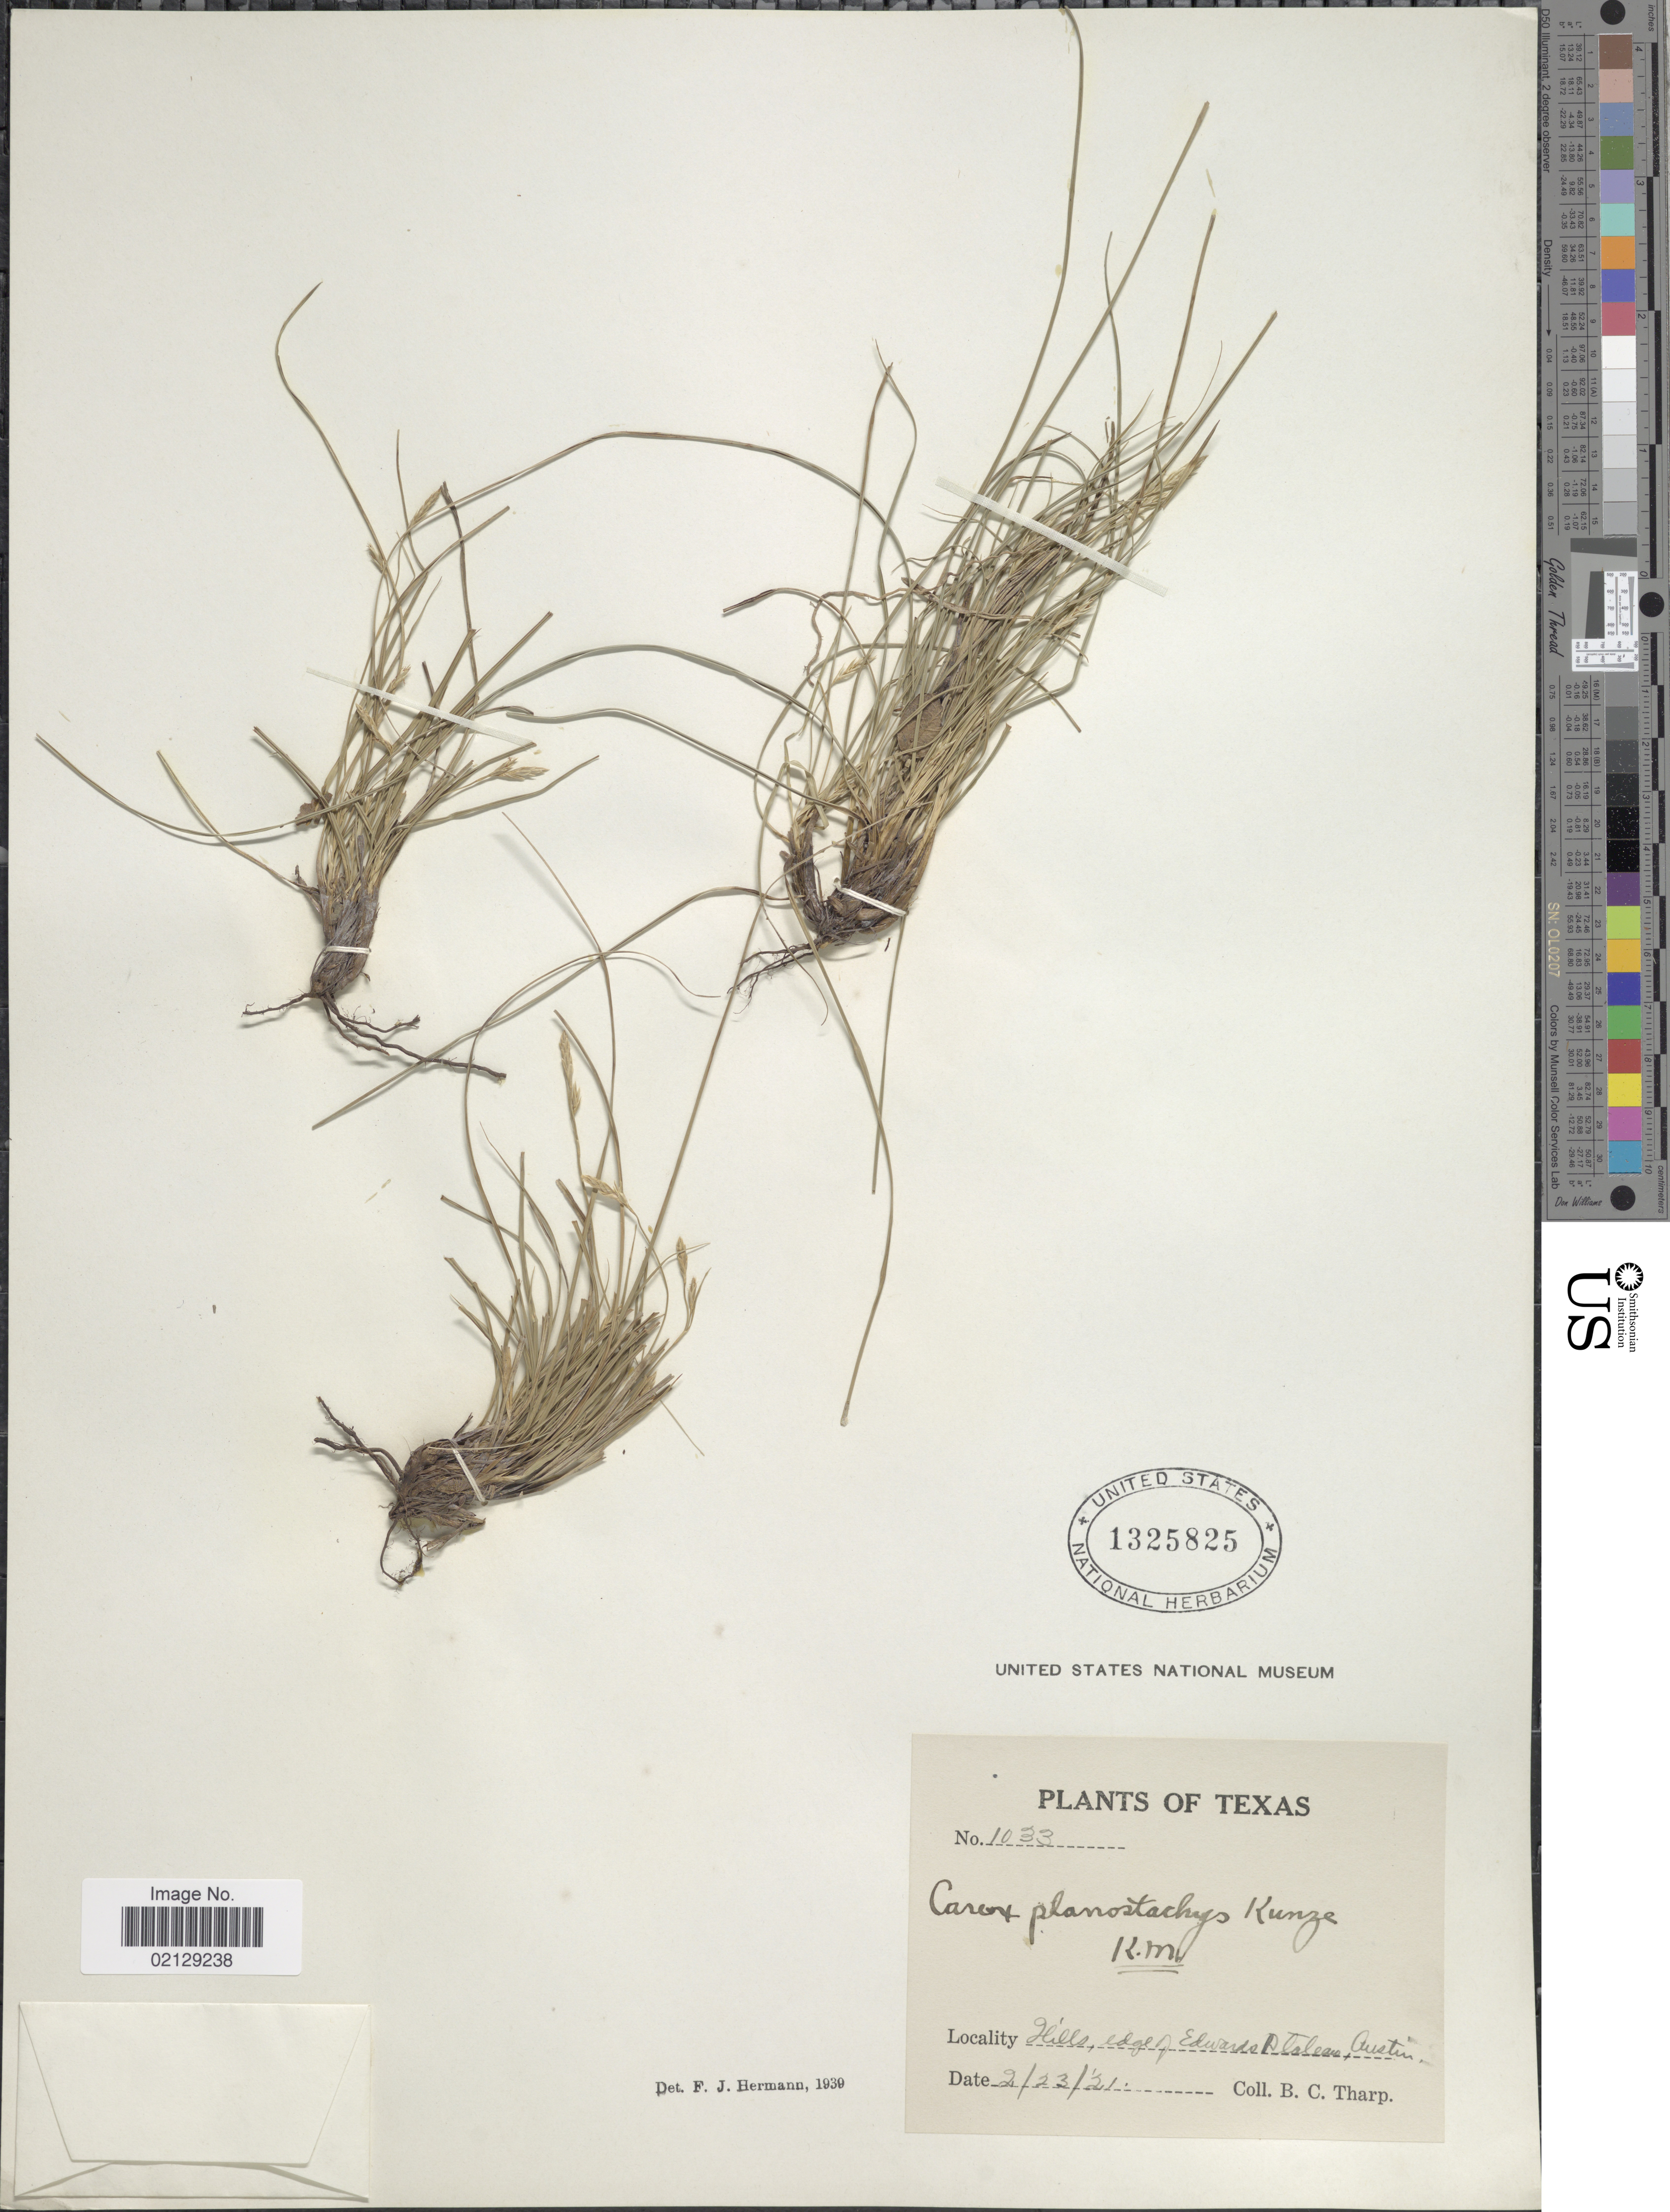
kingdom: Plantae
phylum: Tracheophyta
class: Liliopsida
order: Poales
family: Cyperaceae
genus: Carex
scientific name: Carex planostachys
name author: Kunze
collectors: B. C. Tharp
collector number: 1033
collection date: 1921-02-23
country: United States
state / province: Texas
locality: HIlls, edges of Edwards Plateau, Austin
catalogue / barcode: US 1325825